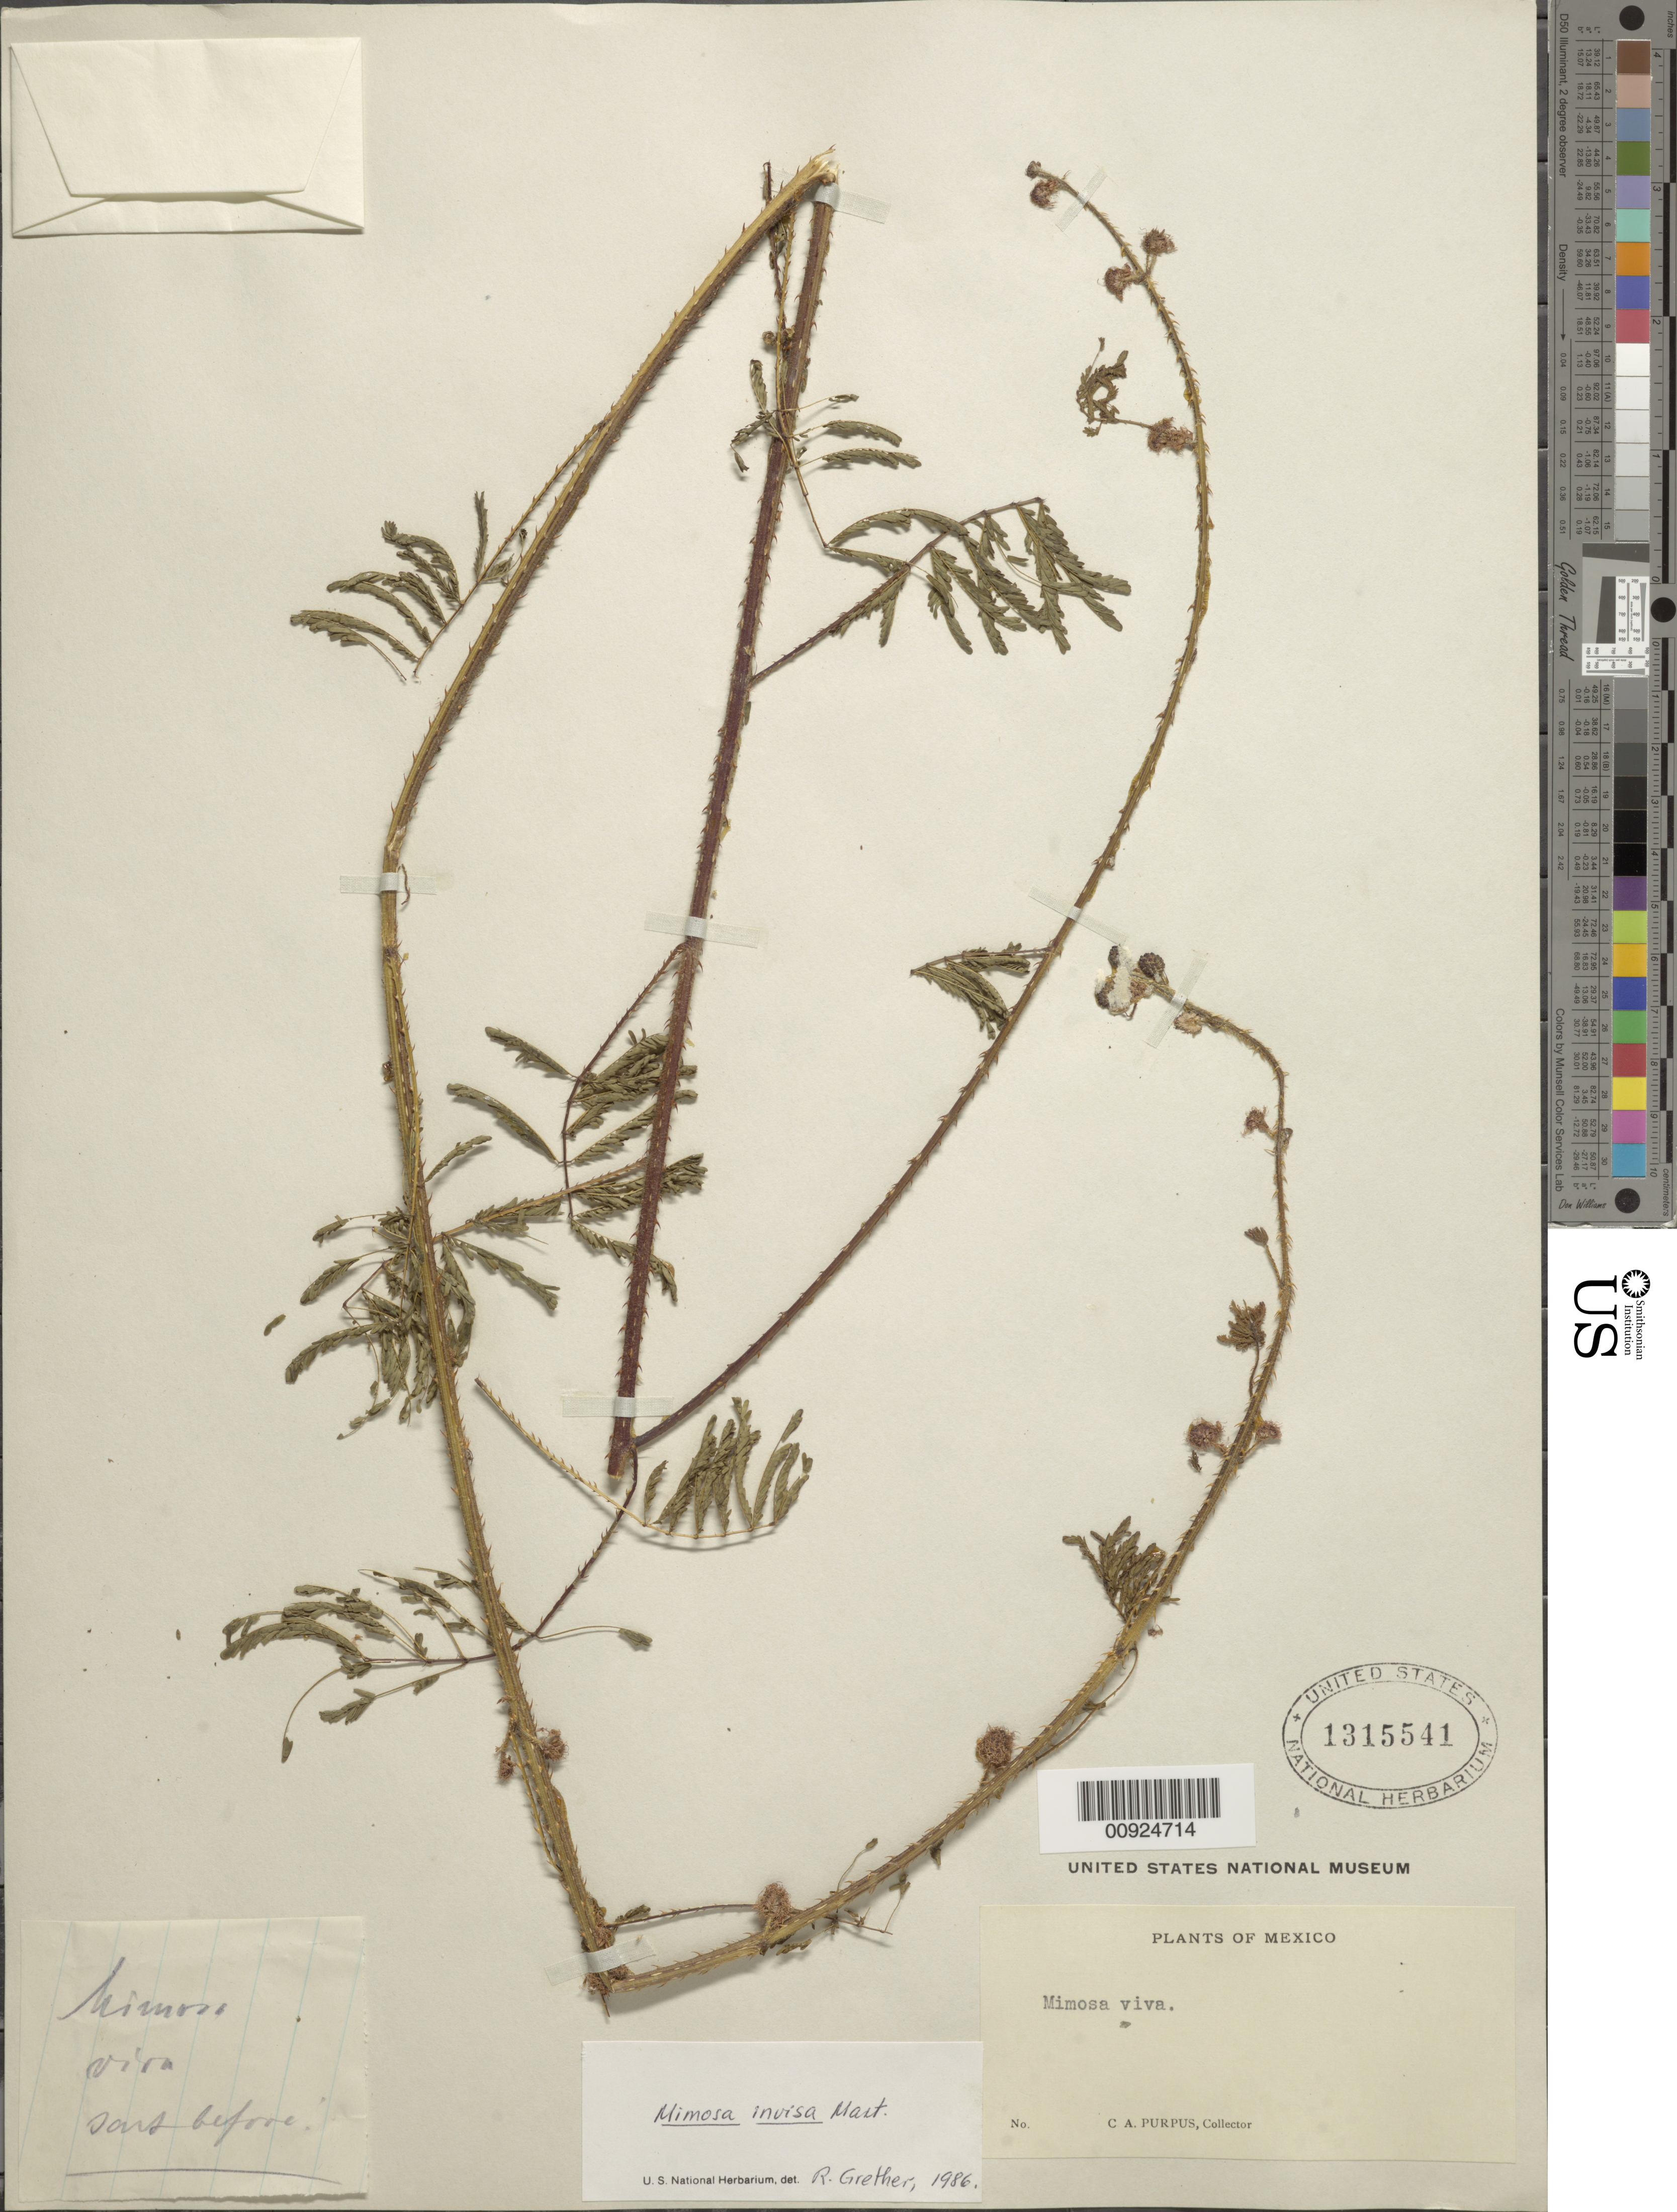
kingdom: Plantae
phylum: Tracheophyta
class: Magnoliopsida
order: Fabales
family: Fabaceae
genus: Mimosa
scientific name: Mimosa invisa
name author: Mart. ex Colla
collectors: C. A. Purpus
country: Mexico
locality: Mexico.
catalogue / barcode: US 1315541